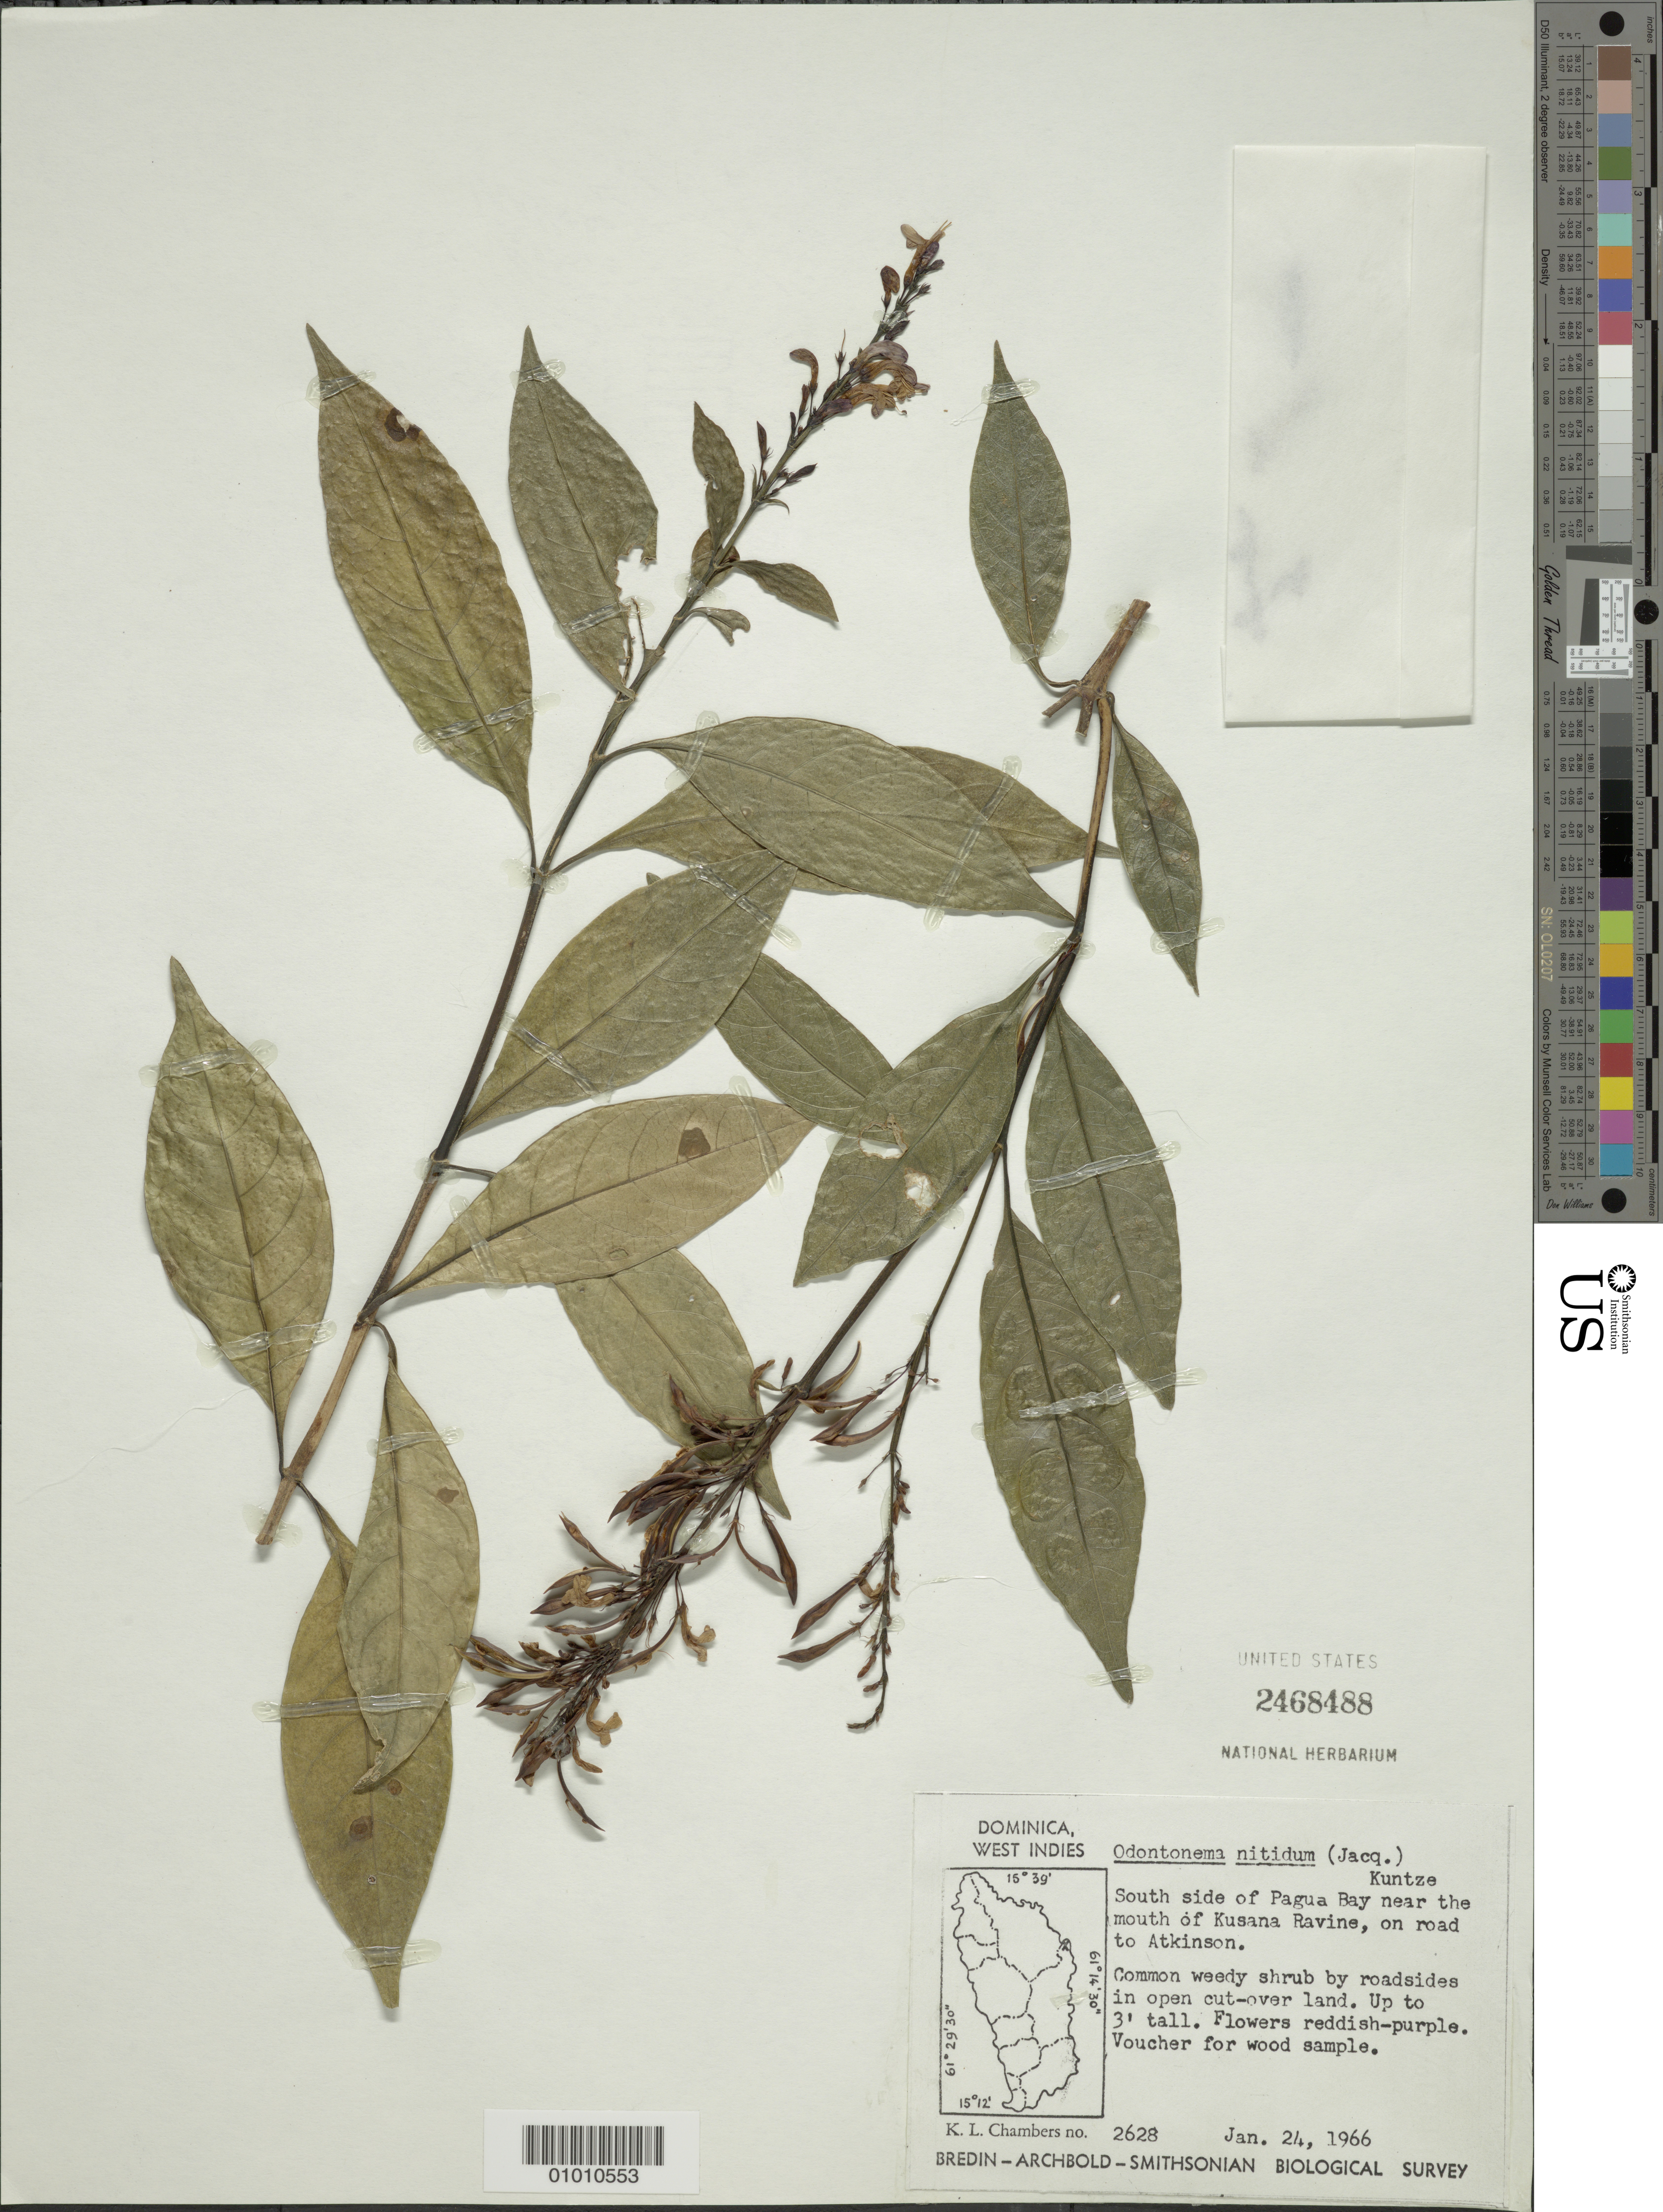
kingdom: Plantae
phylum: Tracheophyta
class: Magnoliopsida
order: Lamiales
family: Acanthaceae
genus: Odontonema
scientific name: Odontonema nitidum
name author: (Jacq.) Kuntze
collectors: K. L. Chambers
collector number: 2628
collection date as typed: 24 Jan 1966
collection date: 1966-01-24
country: Dominica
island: Dominica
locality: South side of Pagua Bay near mouth of Kusana Ravine, on road to Atkinson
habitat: Roadsides in open cut-over land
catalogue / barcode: US 2468488